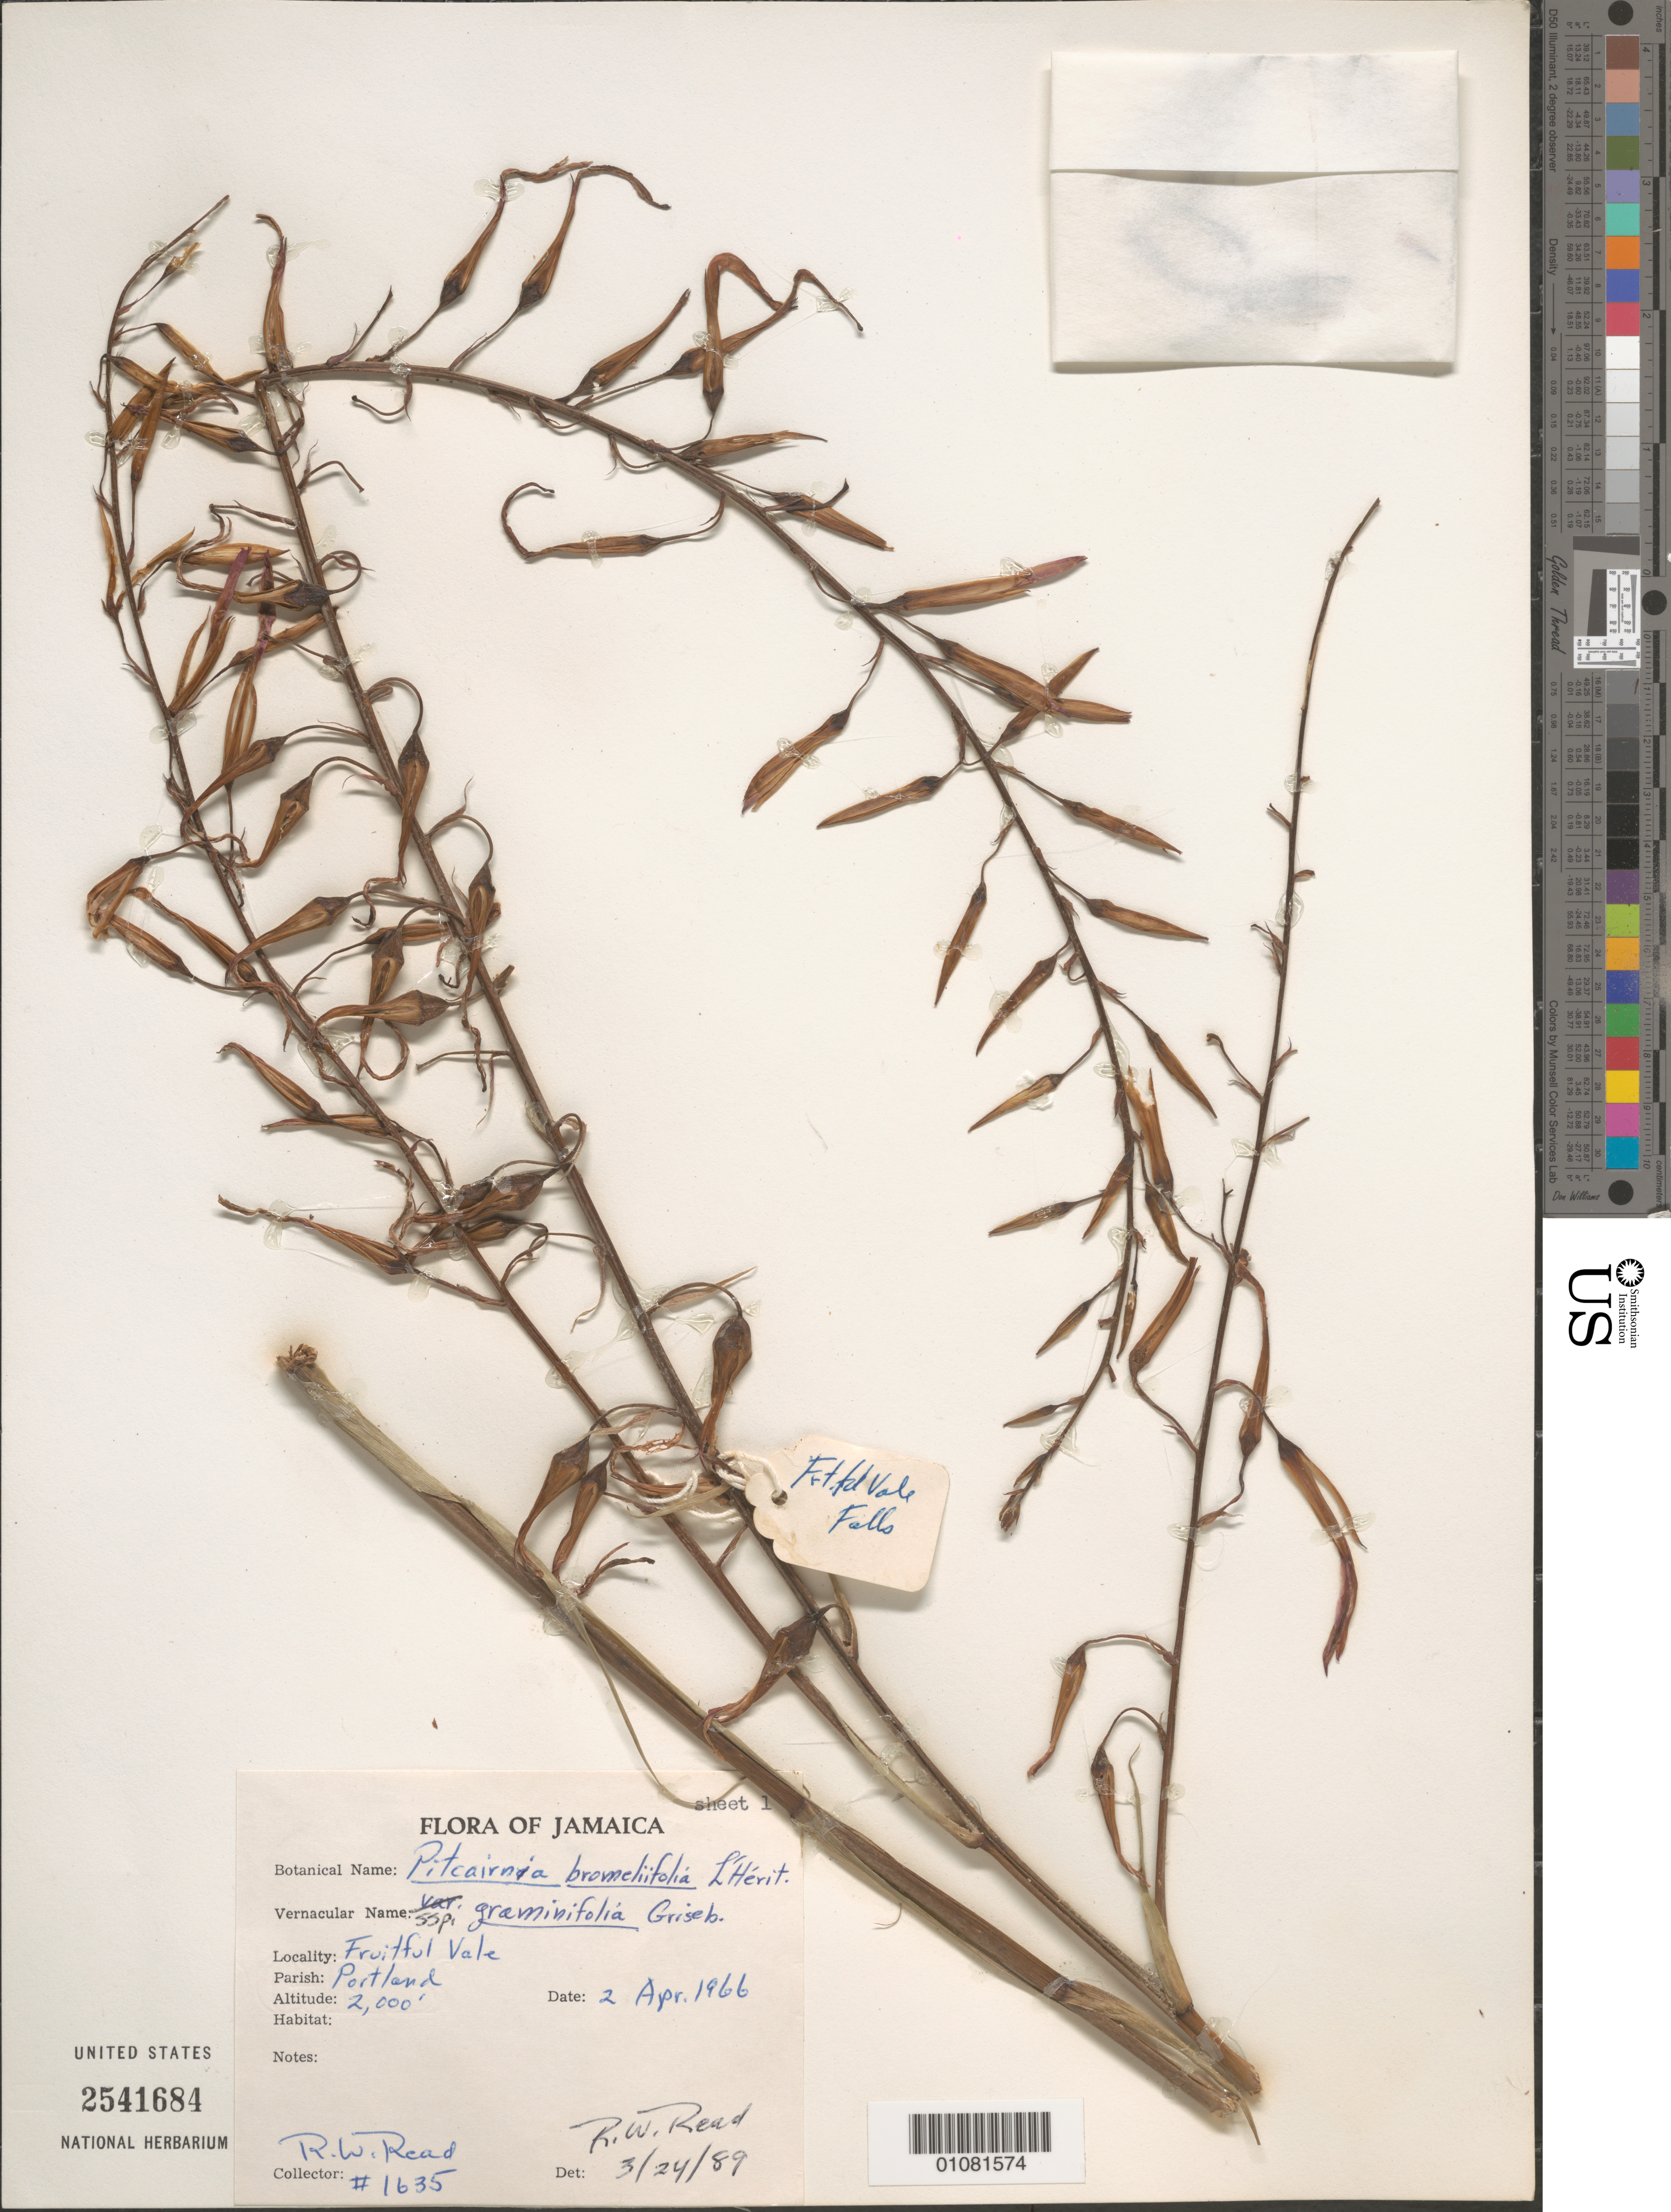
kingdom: Plantae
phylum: Tracheophyta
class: Liliopsida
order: Poales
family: Bromeliaceae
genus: Pitcairnia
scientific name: Pitcairnia bromeliifolia var. graminifolia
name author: Griseb.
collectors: R. W. Read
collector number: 1635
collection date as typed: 02 Apr 1966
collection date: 1966-04-02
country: Jamaica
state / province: Portland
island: Jamaica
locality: Fruitful Vale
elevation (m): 610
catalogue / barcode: US 2541684